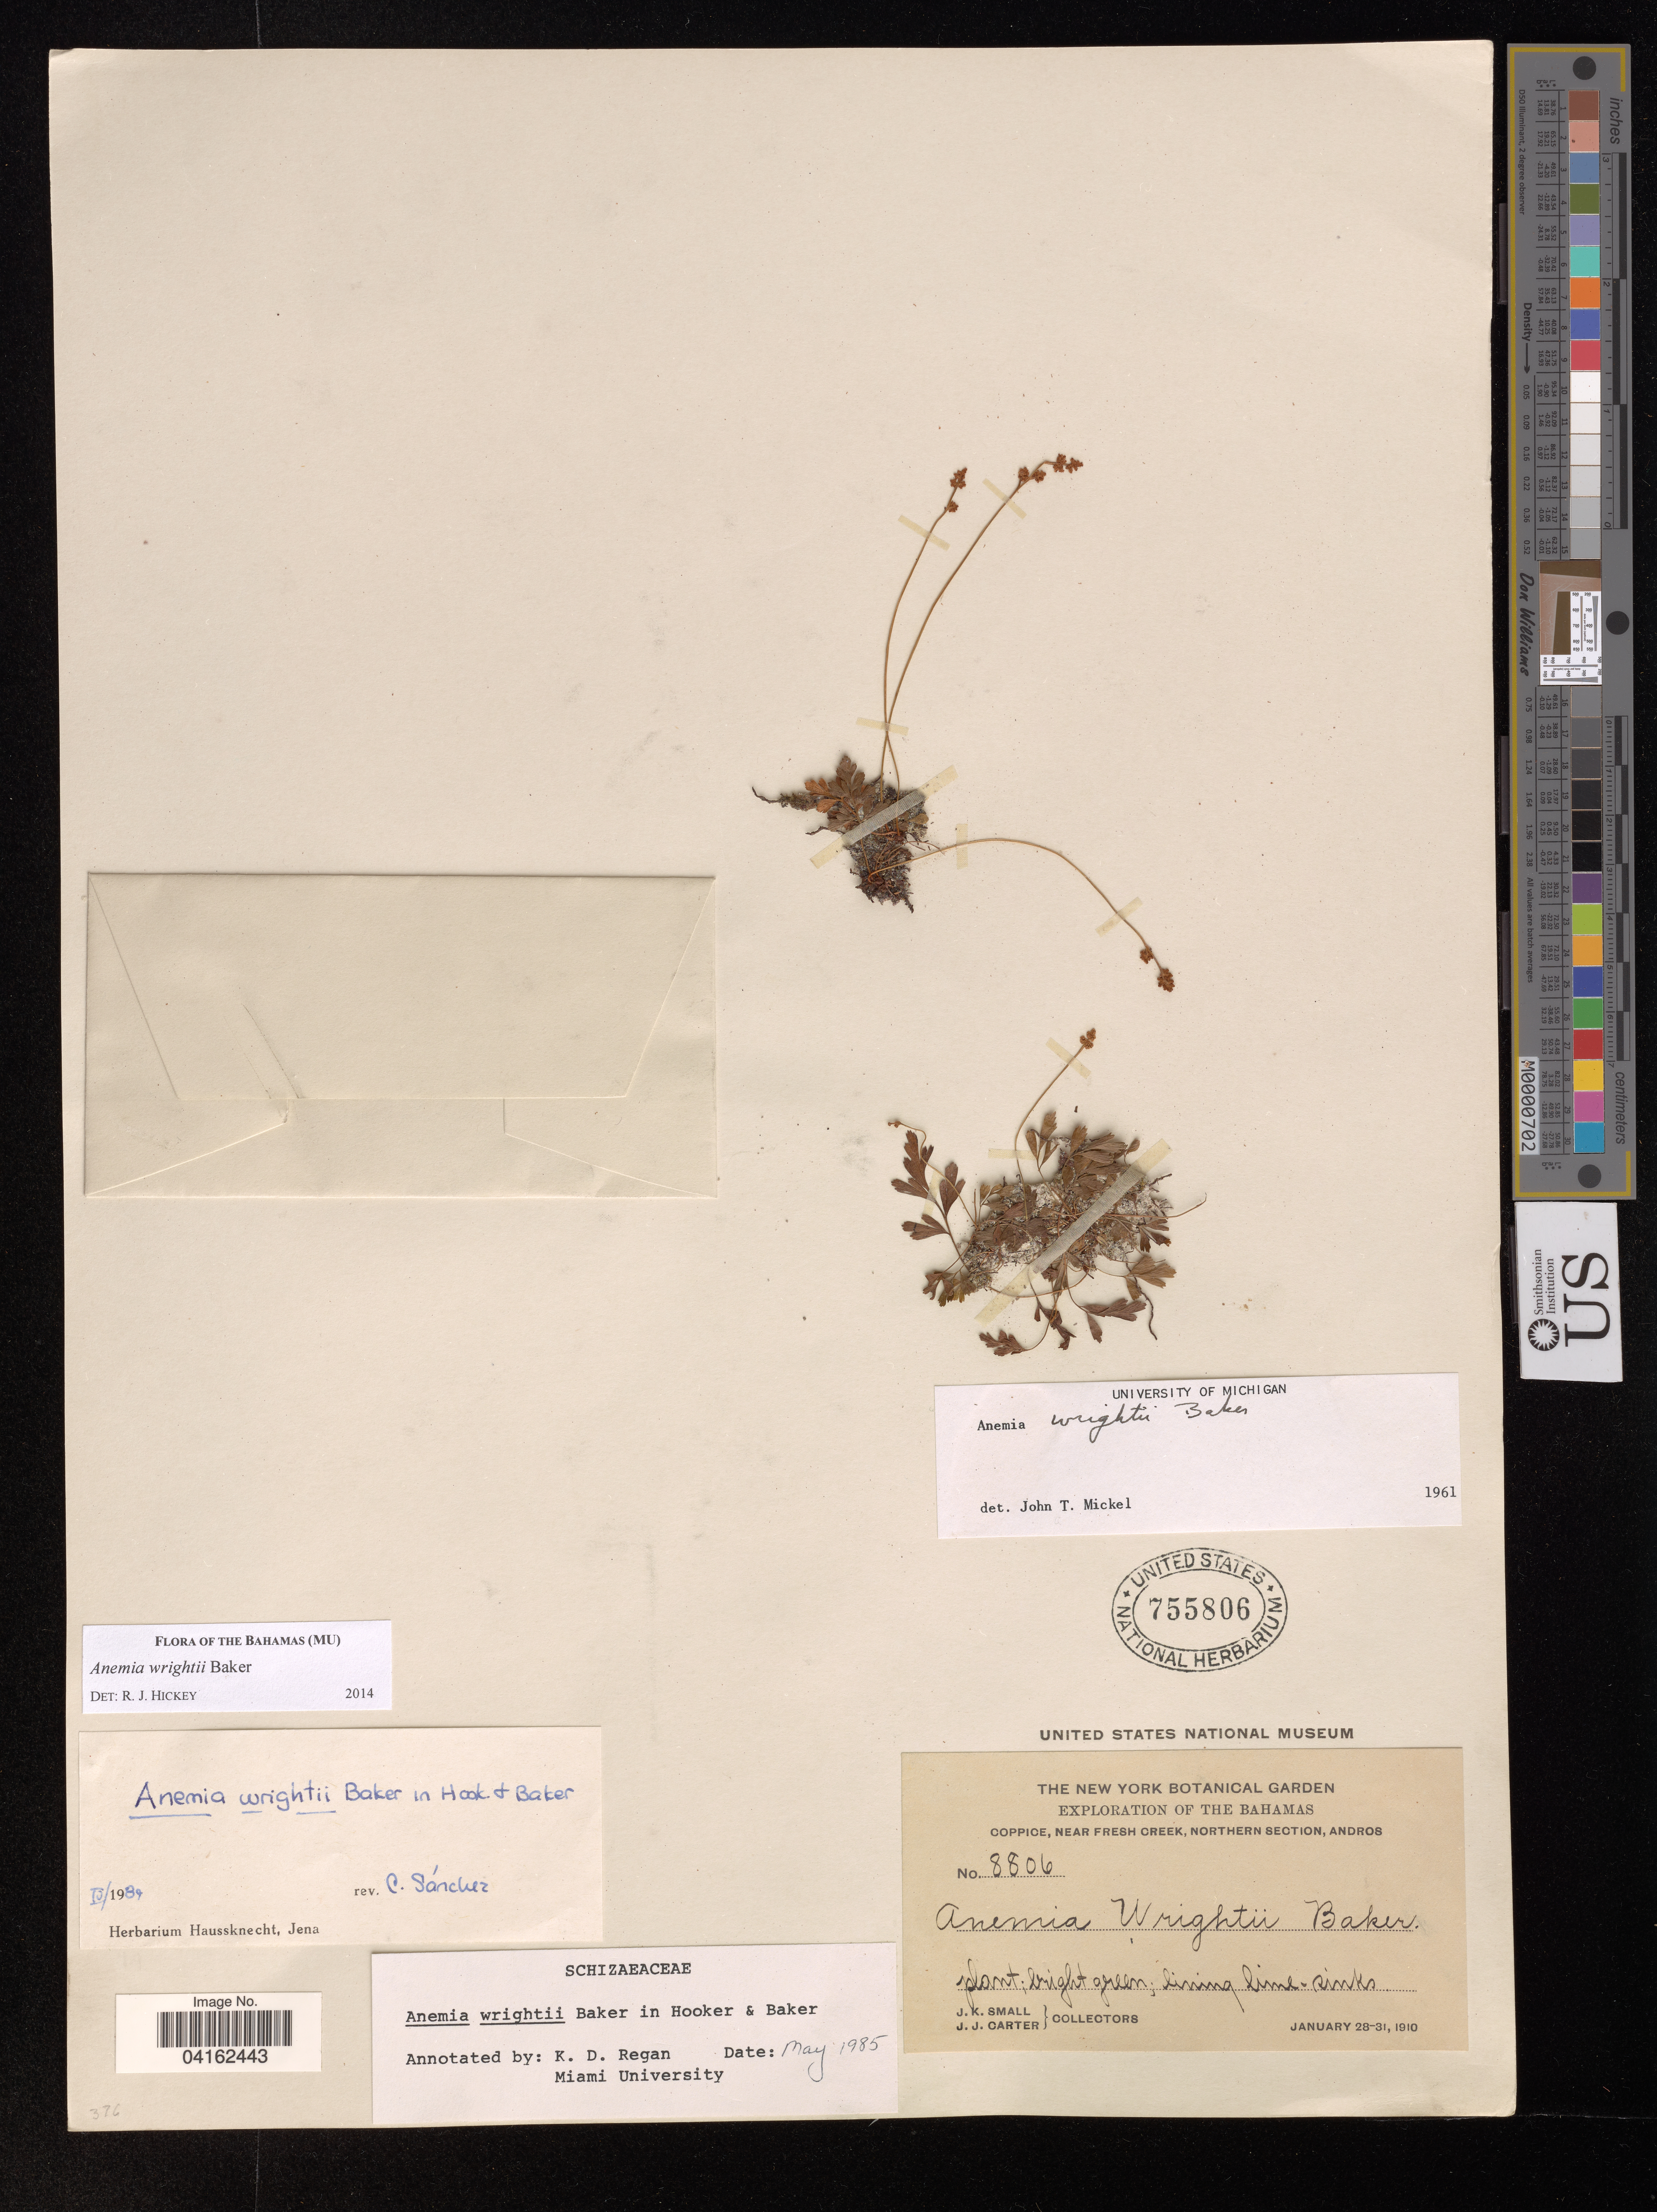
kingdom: Plantae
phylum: Tracheophyta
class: Polypodiopsida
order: Schizaeales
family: Anemiaceae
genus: Anemia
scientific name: Anemia wrightii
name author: Baker in Hook. & Baker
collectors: J. K. Small & J. Carter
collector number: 8806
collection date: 1910-01-28/1910-01-31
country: Bahamas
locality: Coppice, near Fresh Creek, Northern Section, Andros.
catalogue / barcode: US 755806